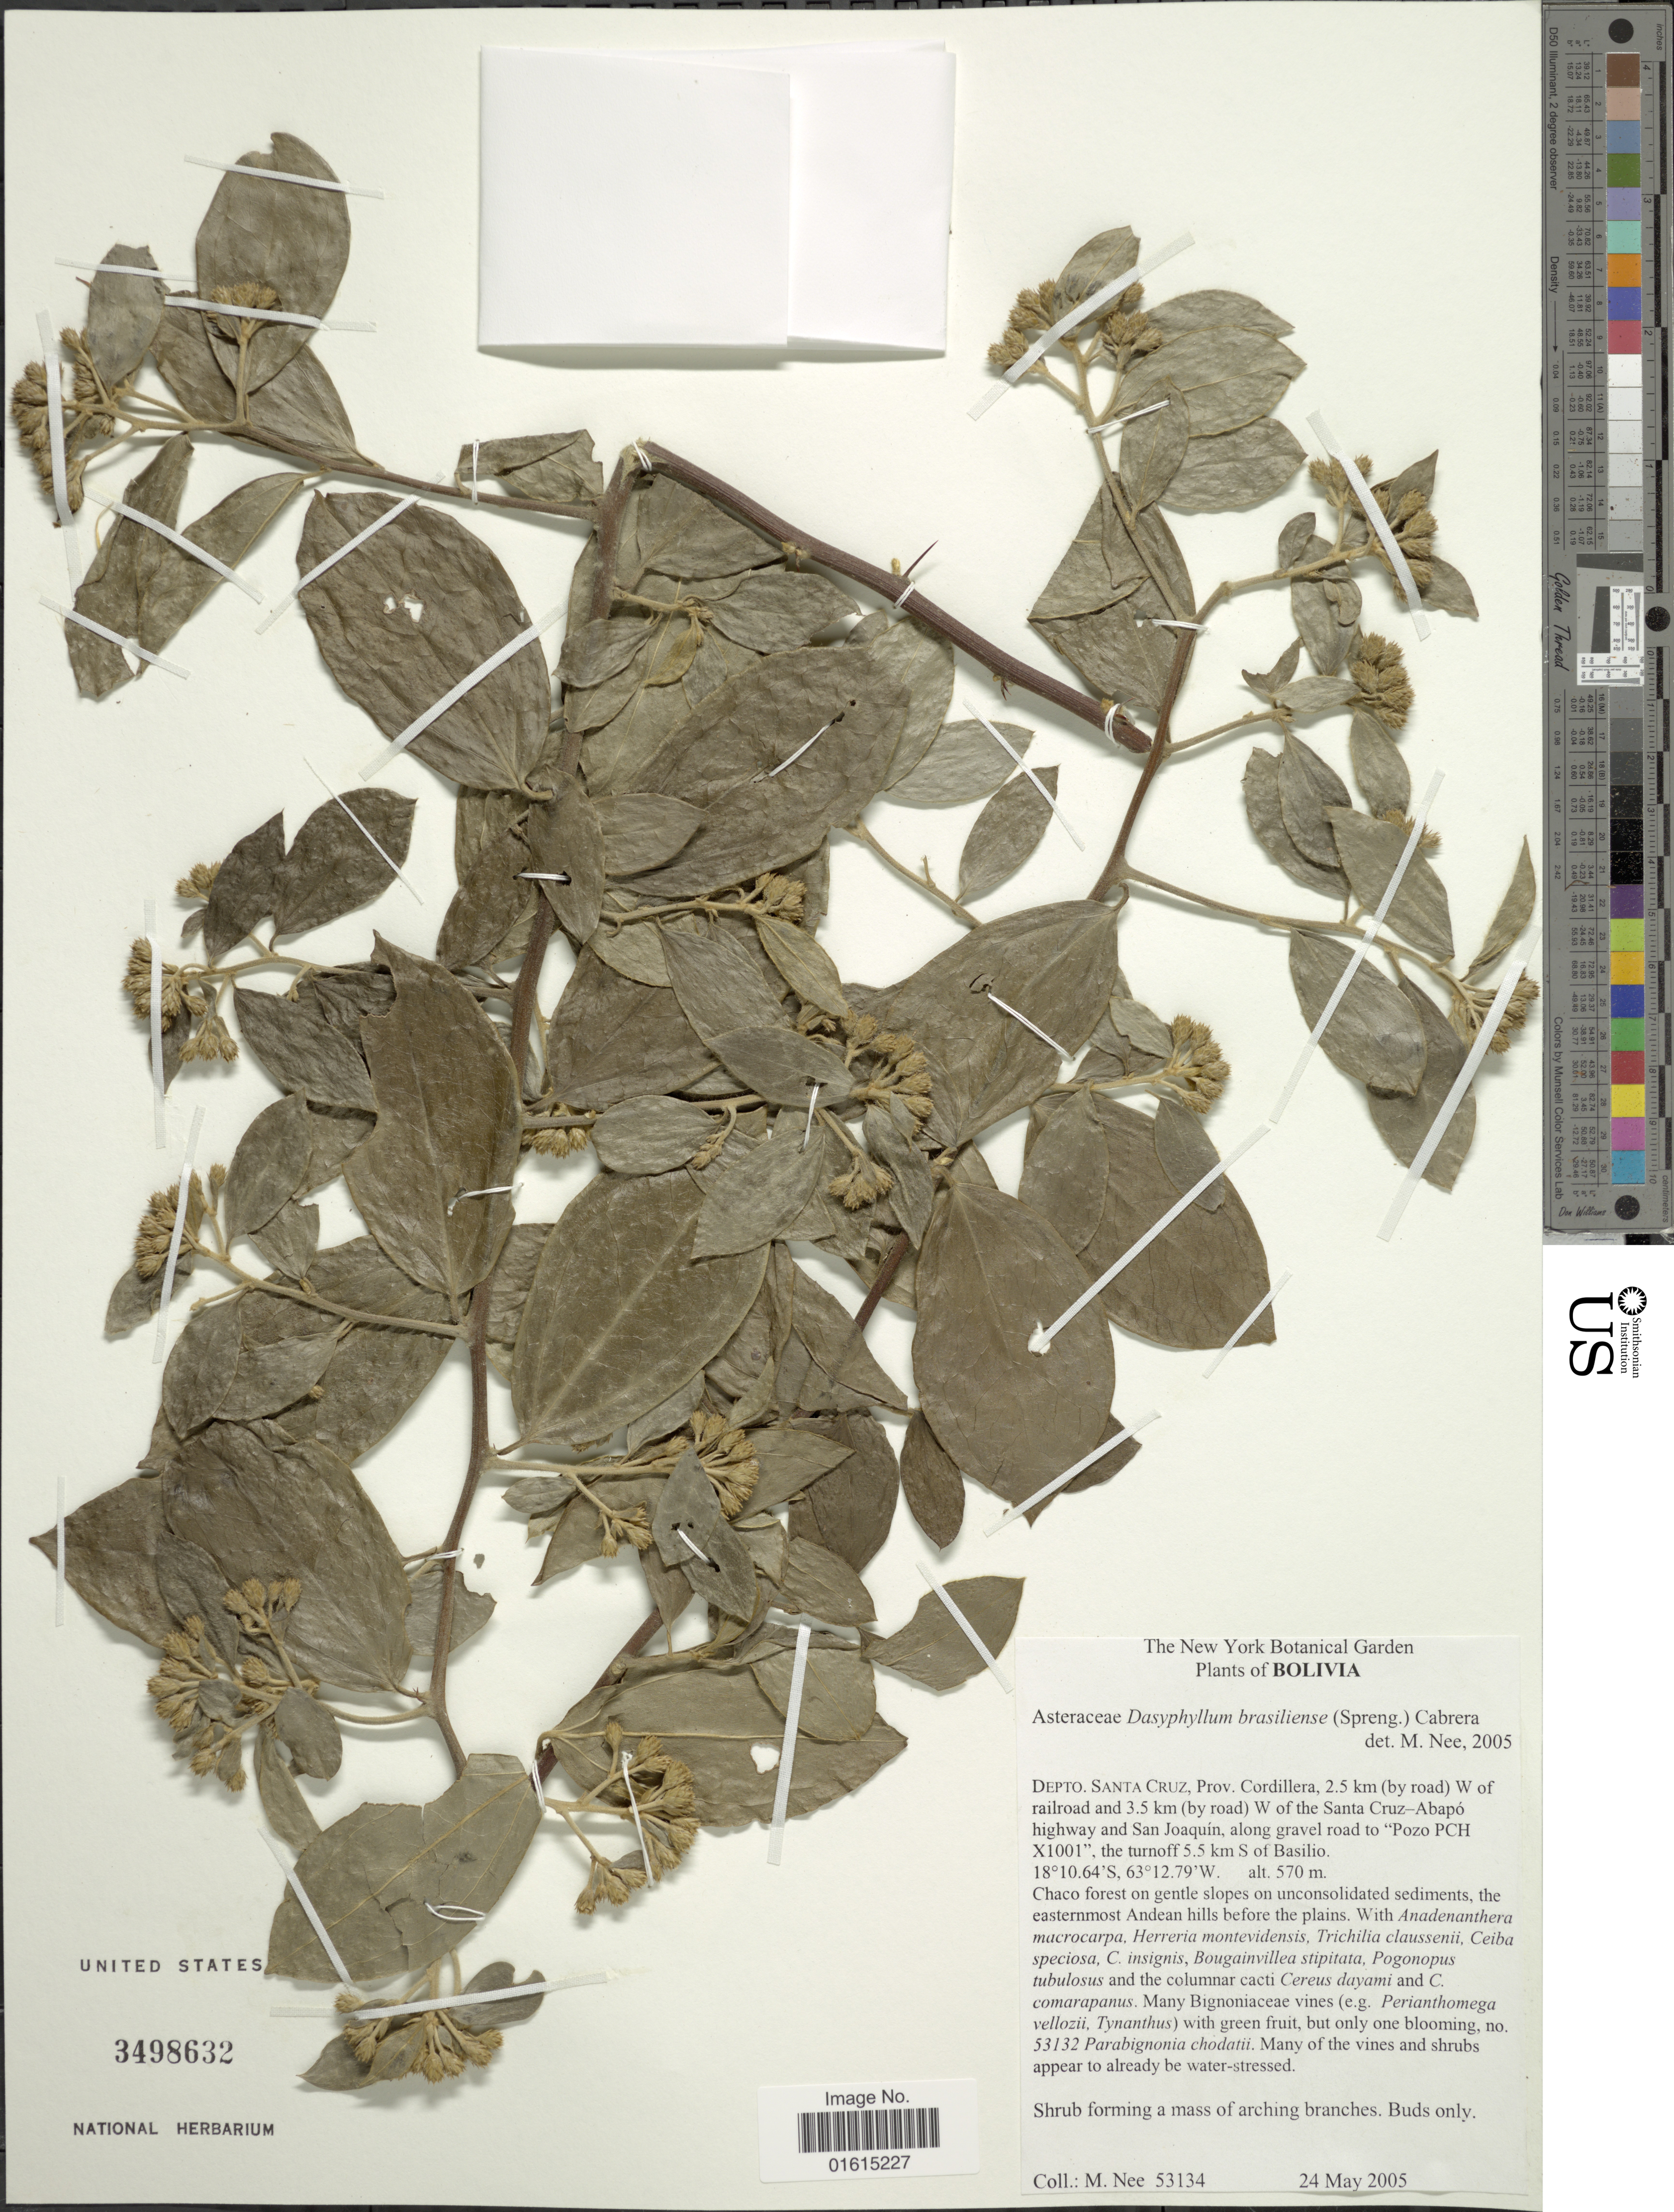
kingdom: Plantae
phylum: Tracheophyta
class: Magnoliopsida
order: Asterales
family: Asteraceae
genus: Dasyphyllum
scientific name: Dasyphyllum brasiliense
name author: (Spreng.) Cabrera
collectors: M. Nee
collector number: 53134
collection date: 2005-05-24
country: Bolivia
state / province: Santa Cruz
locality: Depto. Santa Cruz, prov. Cordillera, 2.5 km (by road) W of railroad and 3.5 km (by road) W of the Santa Cruz-Abapo highway and San Joaquin, along gravel to road Pozo PCH X1001, the turnoff 5.5 km S of Basilio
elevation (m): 570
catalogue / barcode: US 3498632